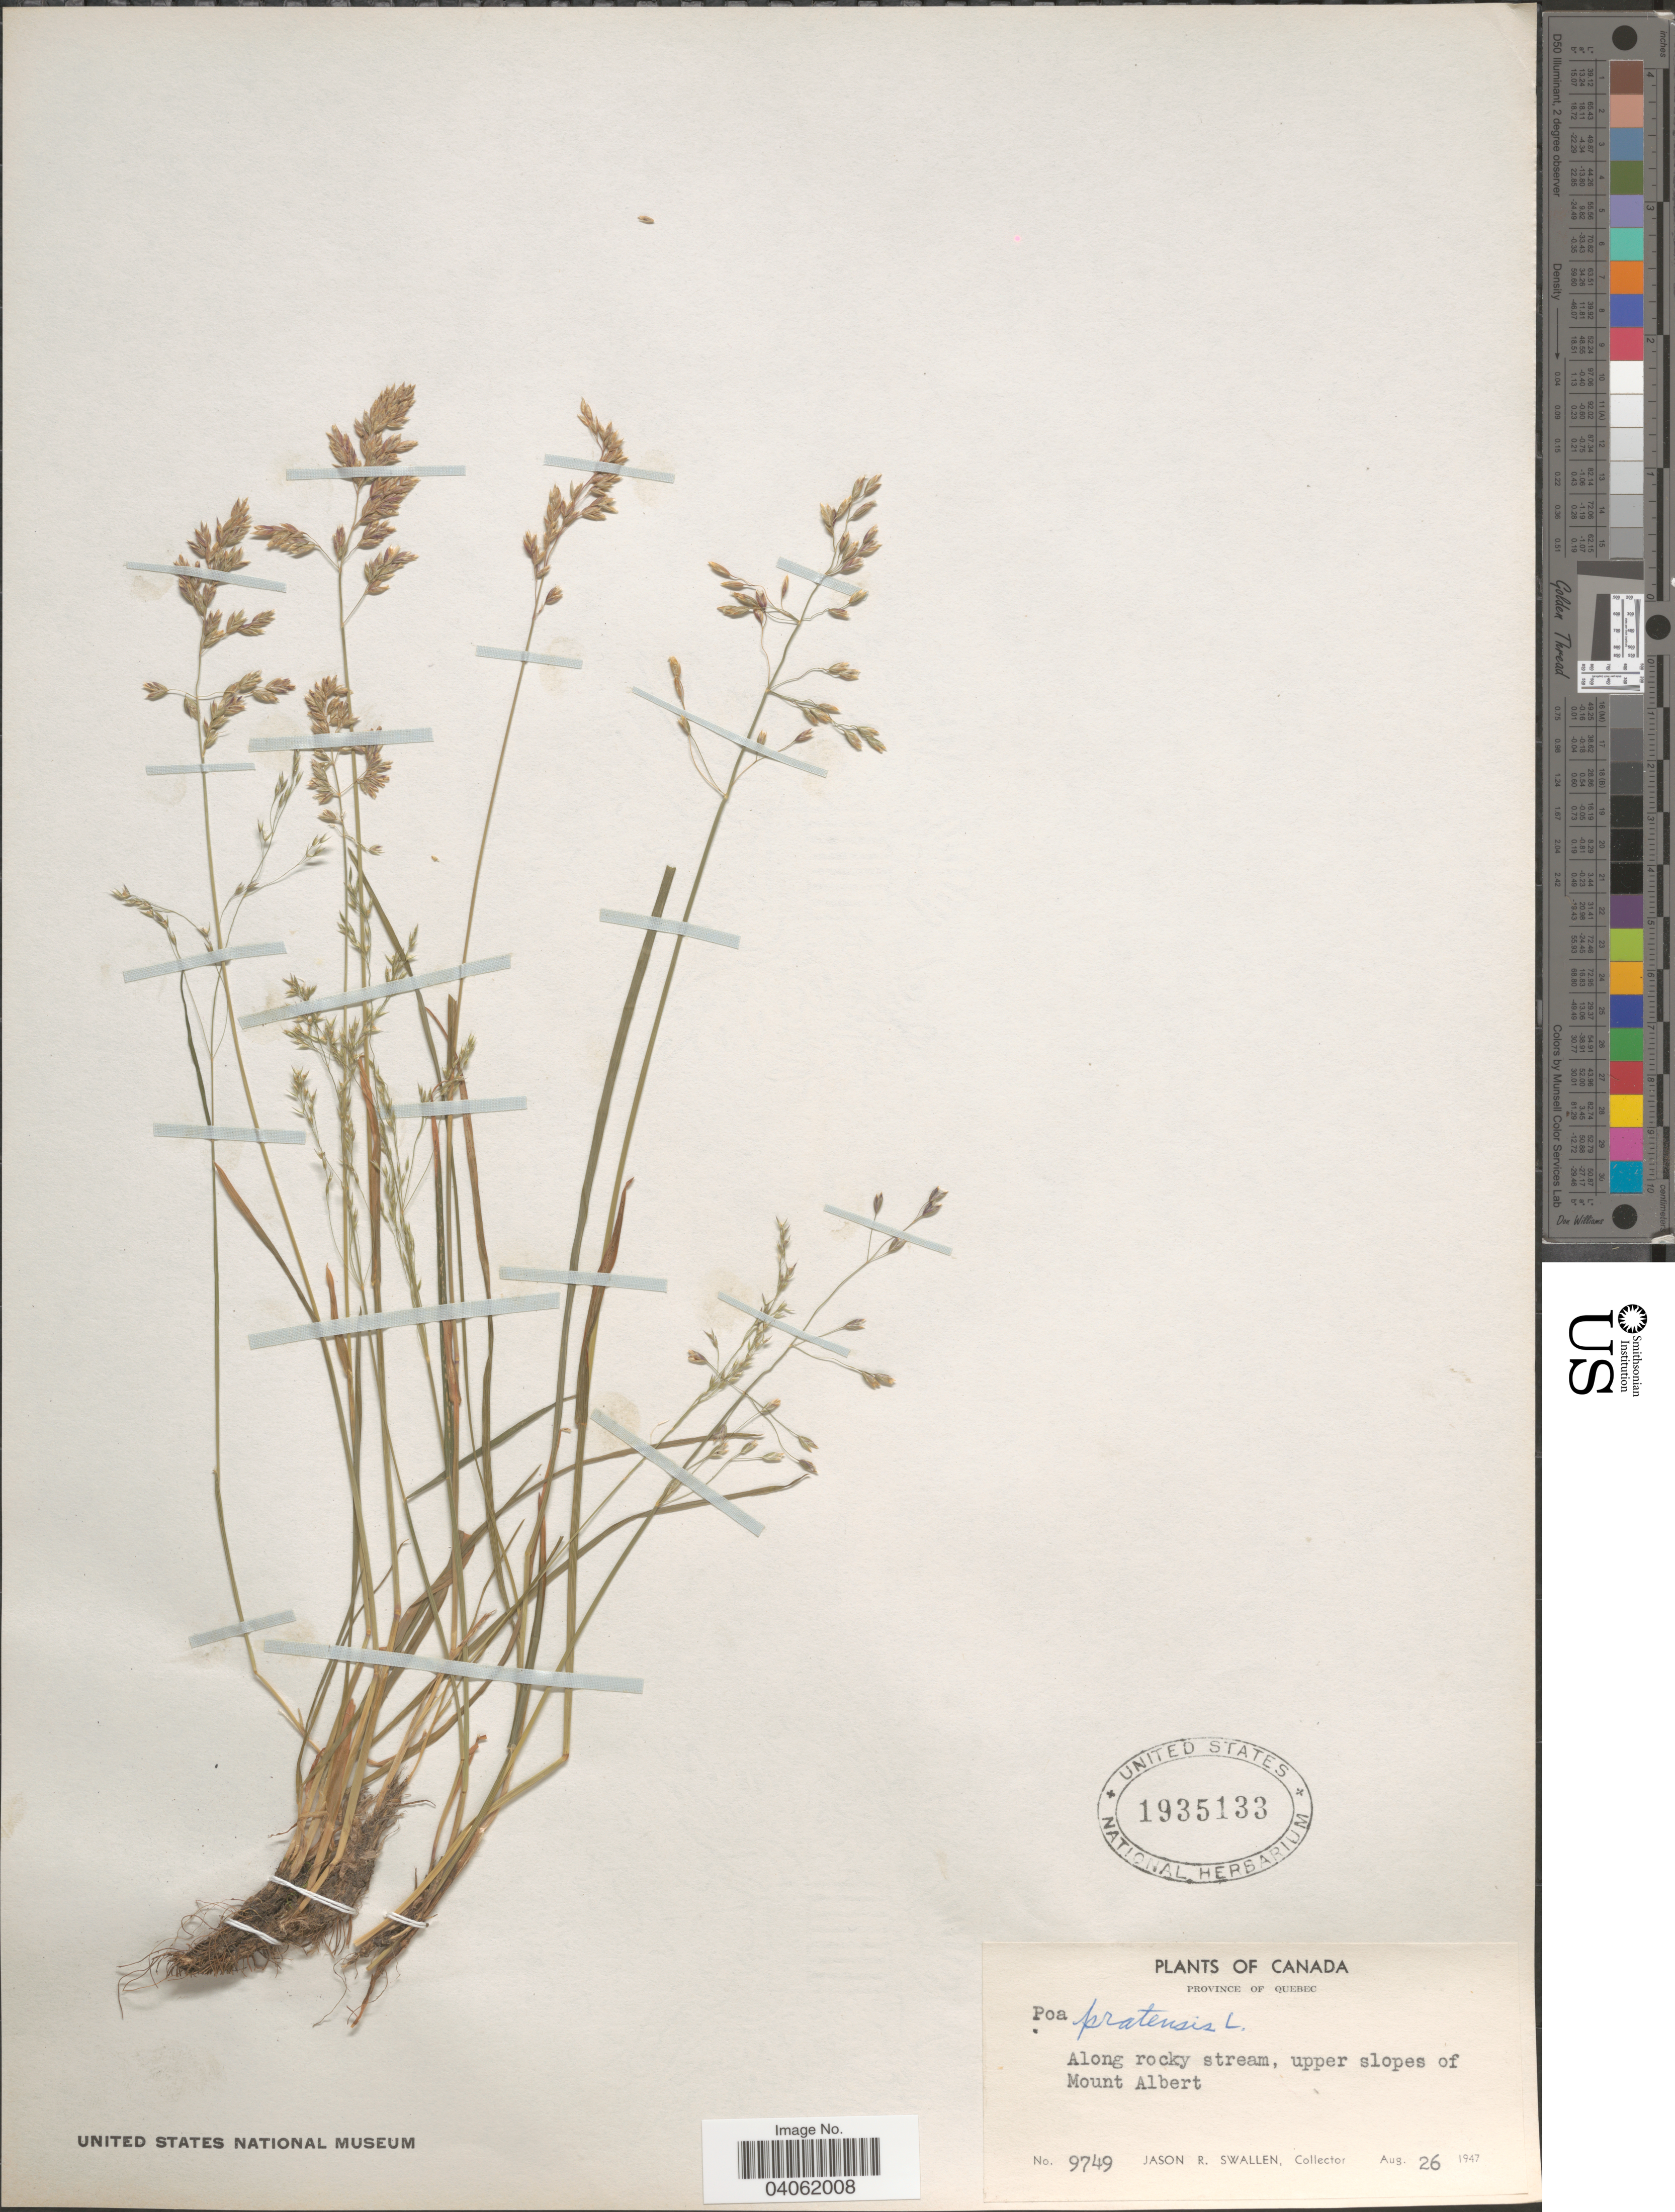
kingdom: Plantae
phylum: Tracheophyta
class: Liliopsida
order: Poales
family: Poaceae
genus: Poa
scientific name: Poa pratensis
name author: L.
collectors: J. R. Swallen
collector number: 9749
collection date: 1947-08-26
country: Canada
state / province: Quebec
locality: Upper slopes of Mount Albert.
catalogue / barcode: US 1935133